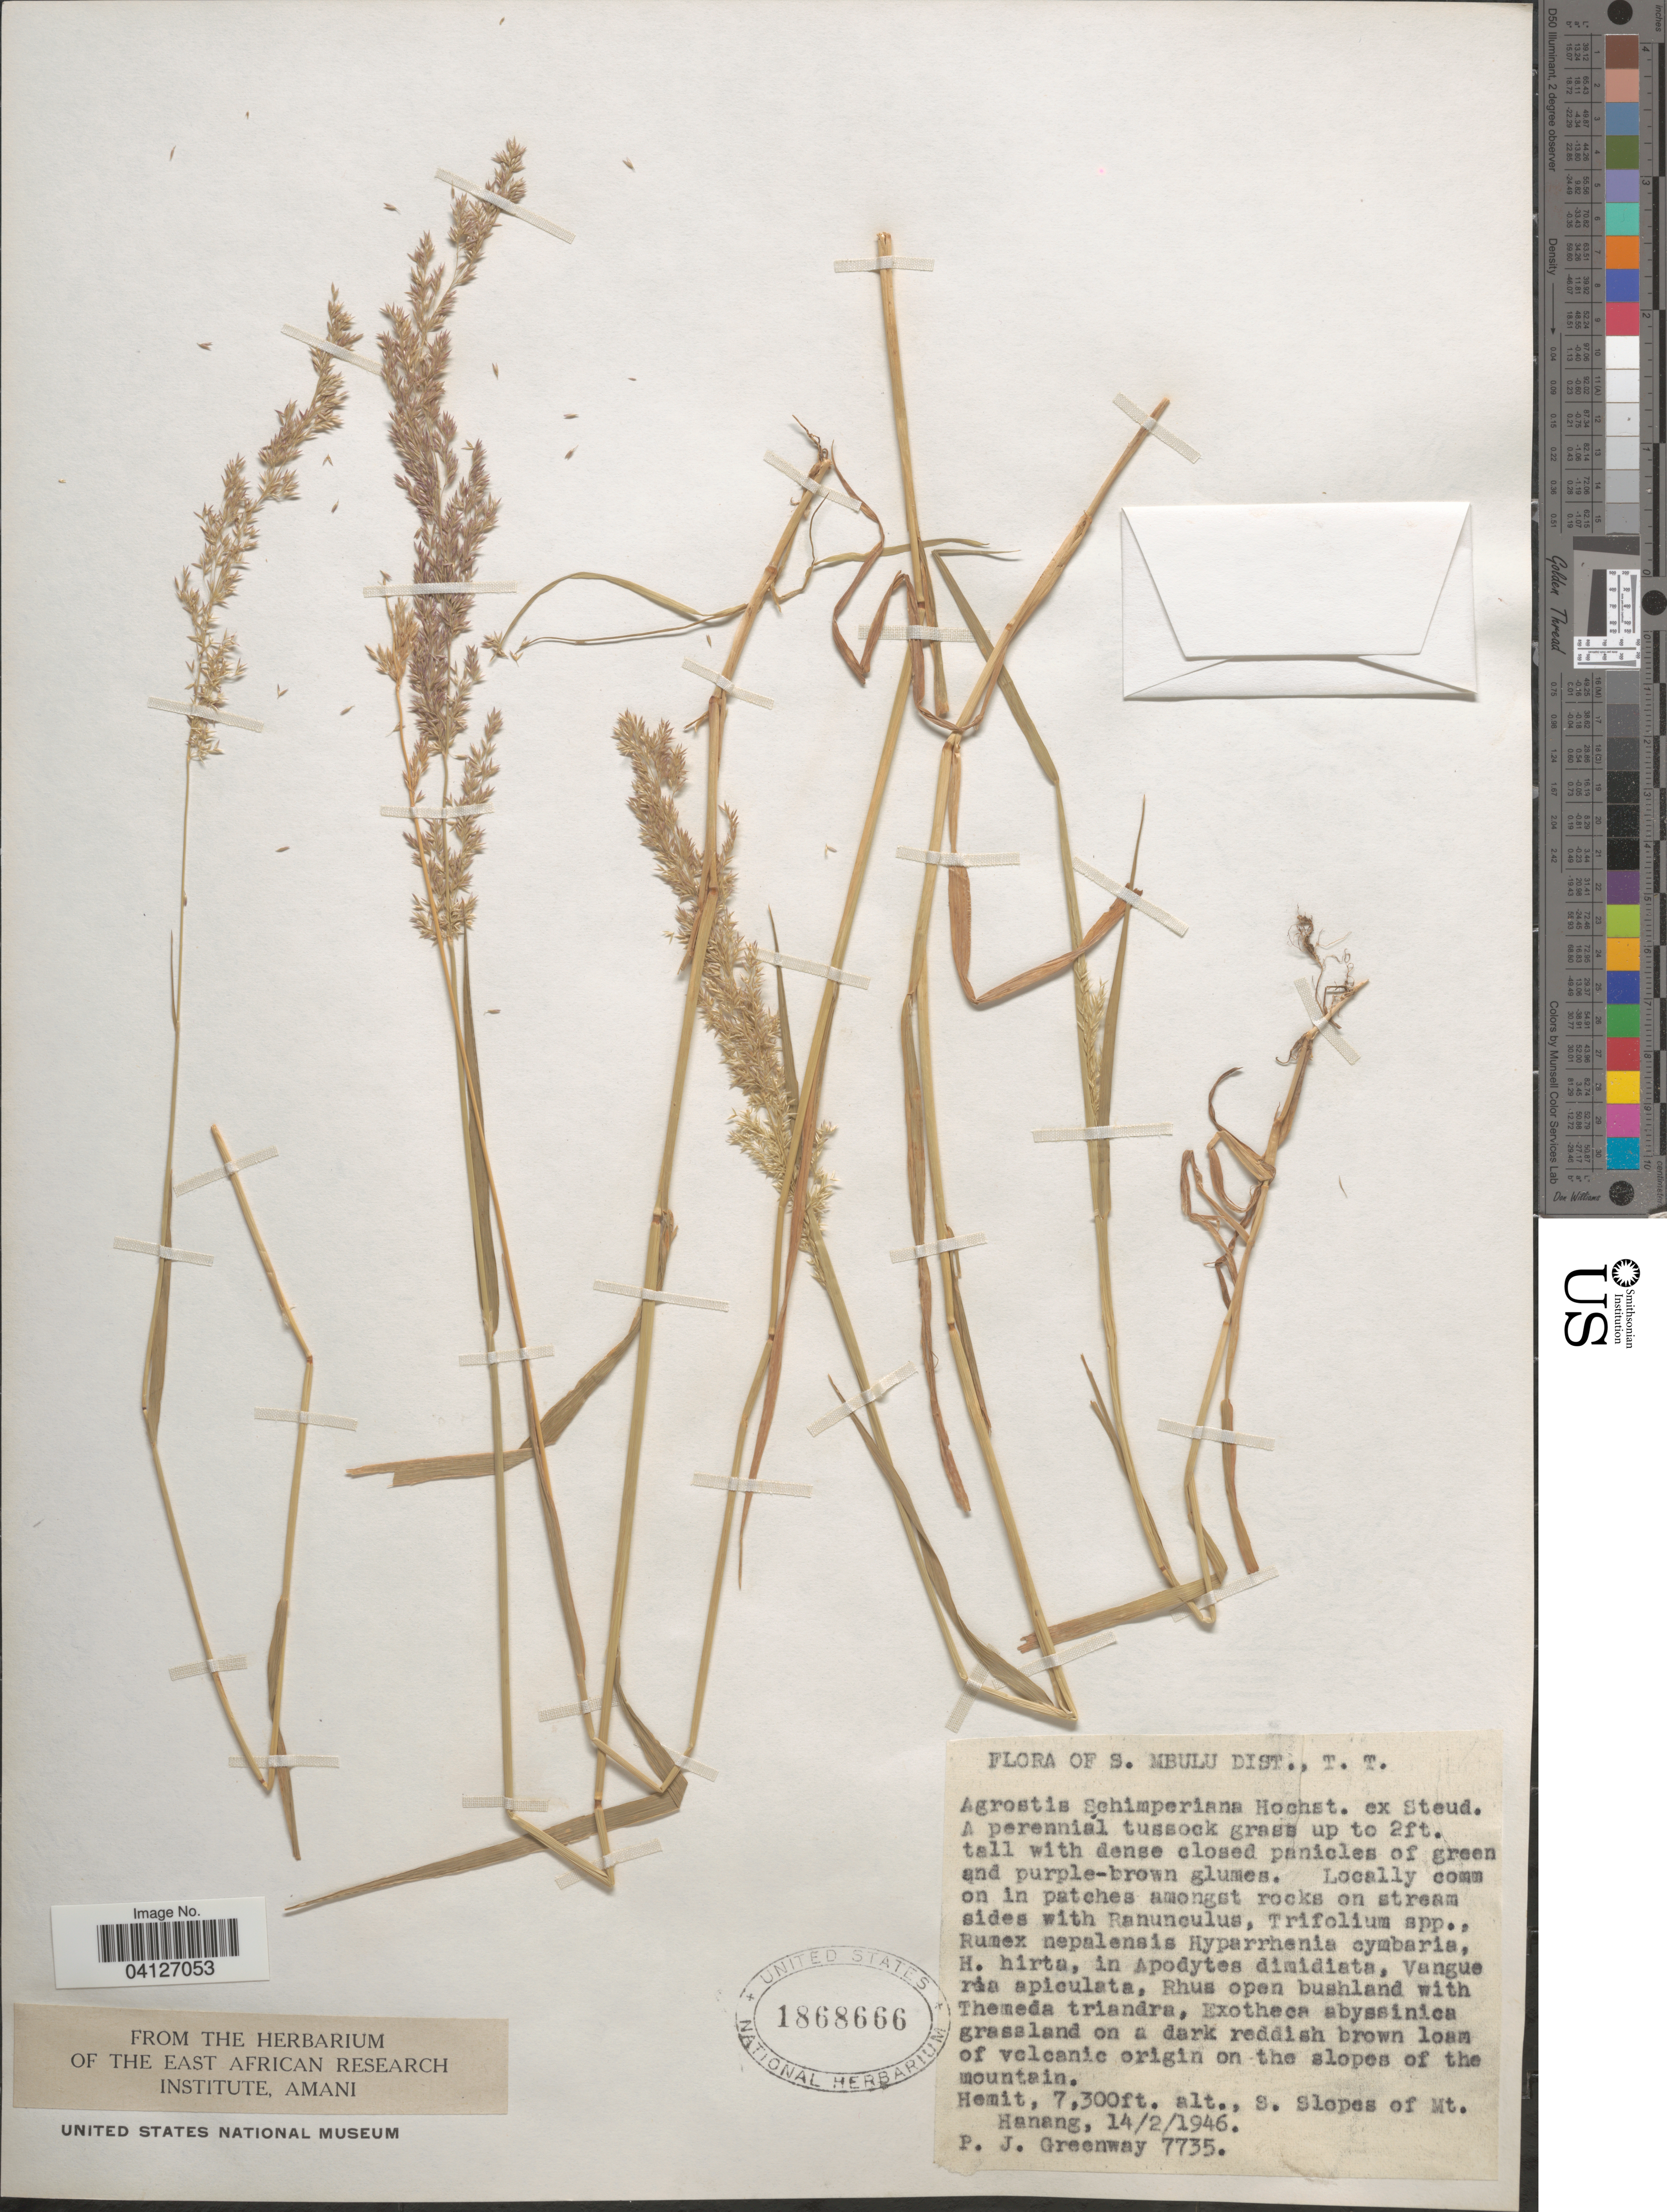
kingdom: Plantae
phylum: Tracheophyta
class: Liliopsida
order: Poales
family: Poaceae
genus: Agrostis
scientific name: Agrostis schimperiana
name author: Hochst. ex Steud.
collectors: P. J. Greenway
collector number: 7735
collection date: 1946-02-14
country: Tanzania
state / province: Manyara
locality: S. Mbulu Dist., T. T. Hemit, S. Slopes of Mt. Hanang.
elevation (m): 2225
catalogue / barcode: US 1868666